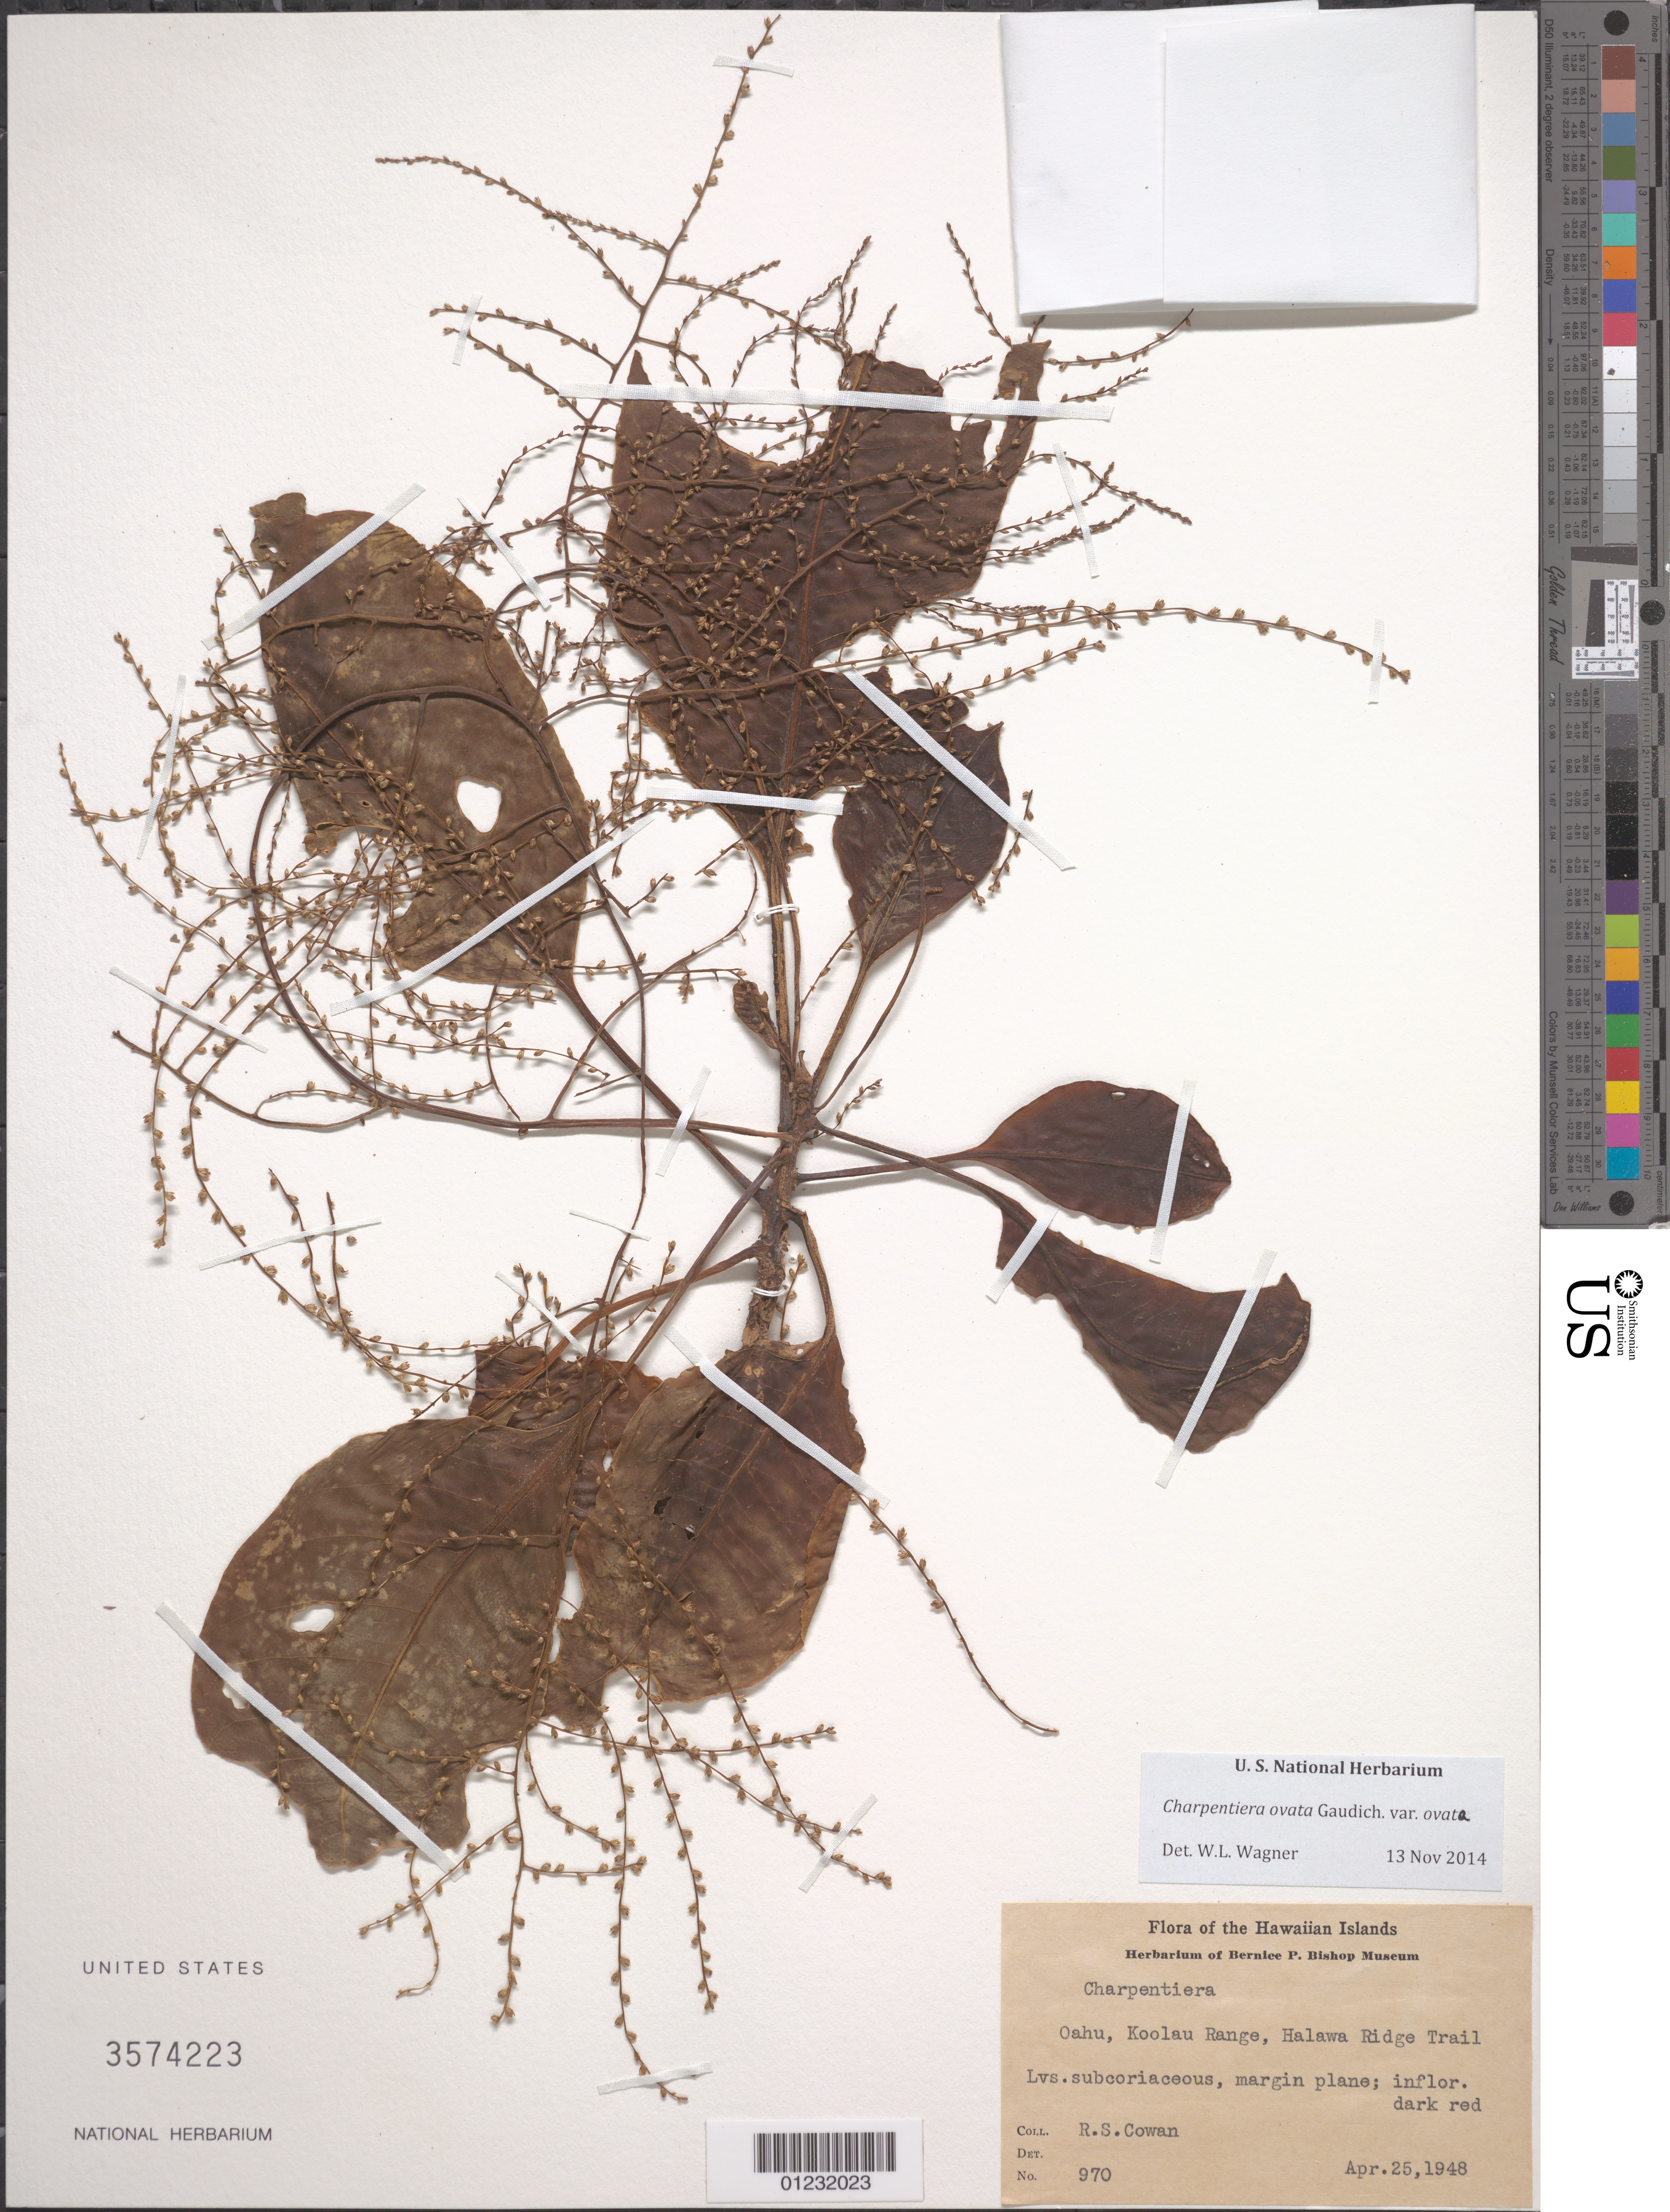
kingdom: Plantae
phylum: Tracheophyta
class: Magnoliopsida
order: Caryophyllales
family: Amaranthaceae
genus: Charpentiera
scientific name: Charpentiera ovata var. ovata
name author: Gaudich.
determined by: Wagner, W. L., (BOT), Smithsonian Institution - National Museum of Natural History (UNITED STATES)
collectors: R. S. Cowan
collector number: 970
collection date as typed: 25 Apr 1948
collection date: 1948-04-25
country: United States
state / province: Hawaii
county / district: Honolulu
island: Oahu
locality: Koolau Range, Halawa Ridge Trail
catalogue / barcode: US 3574223